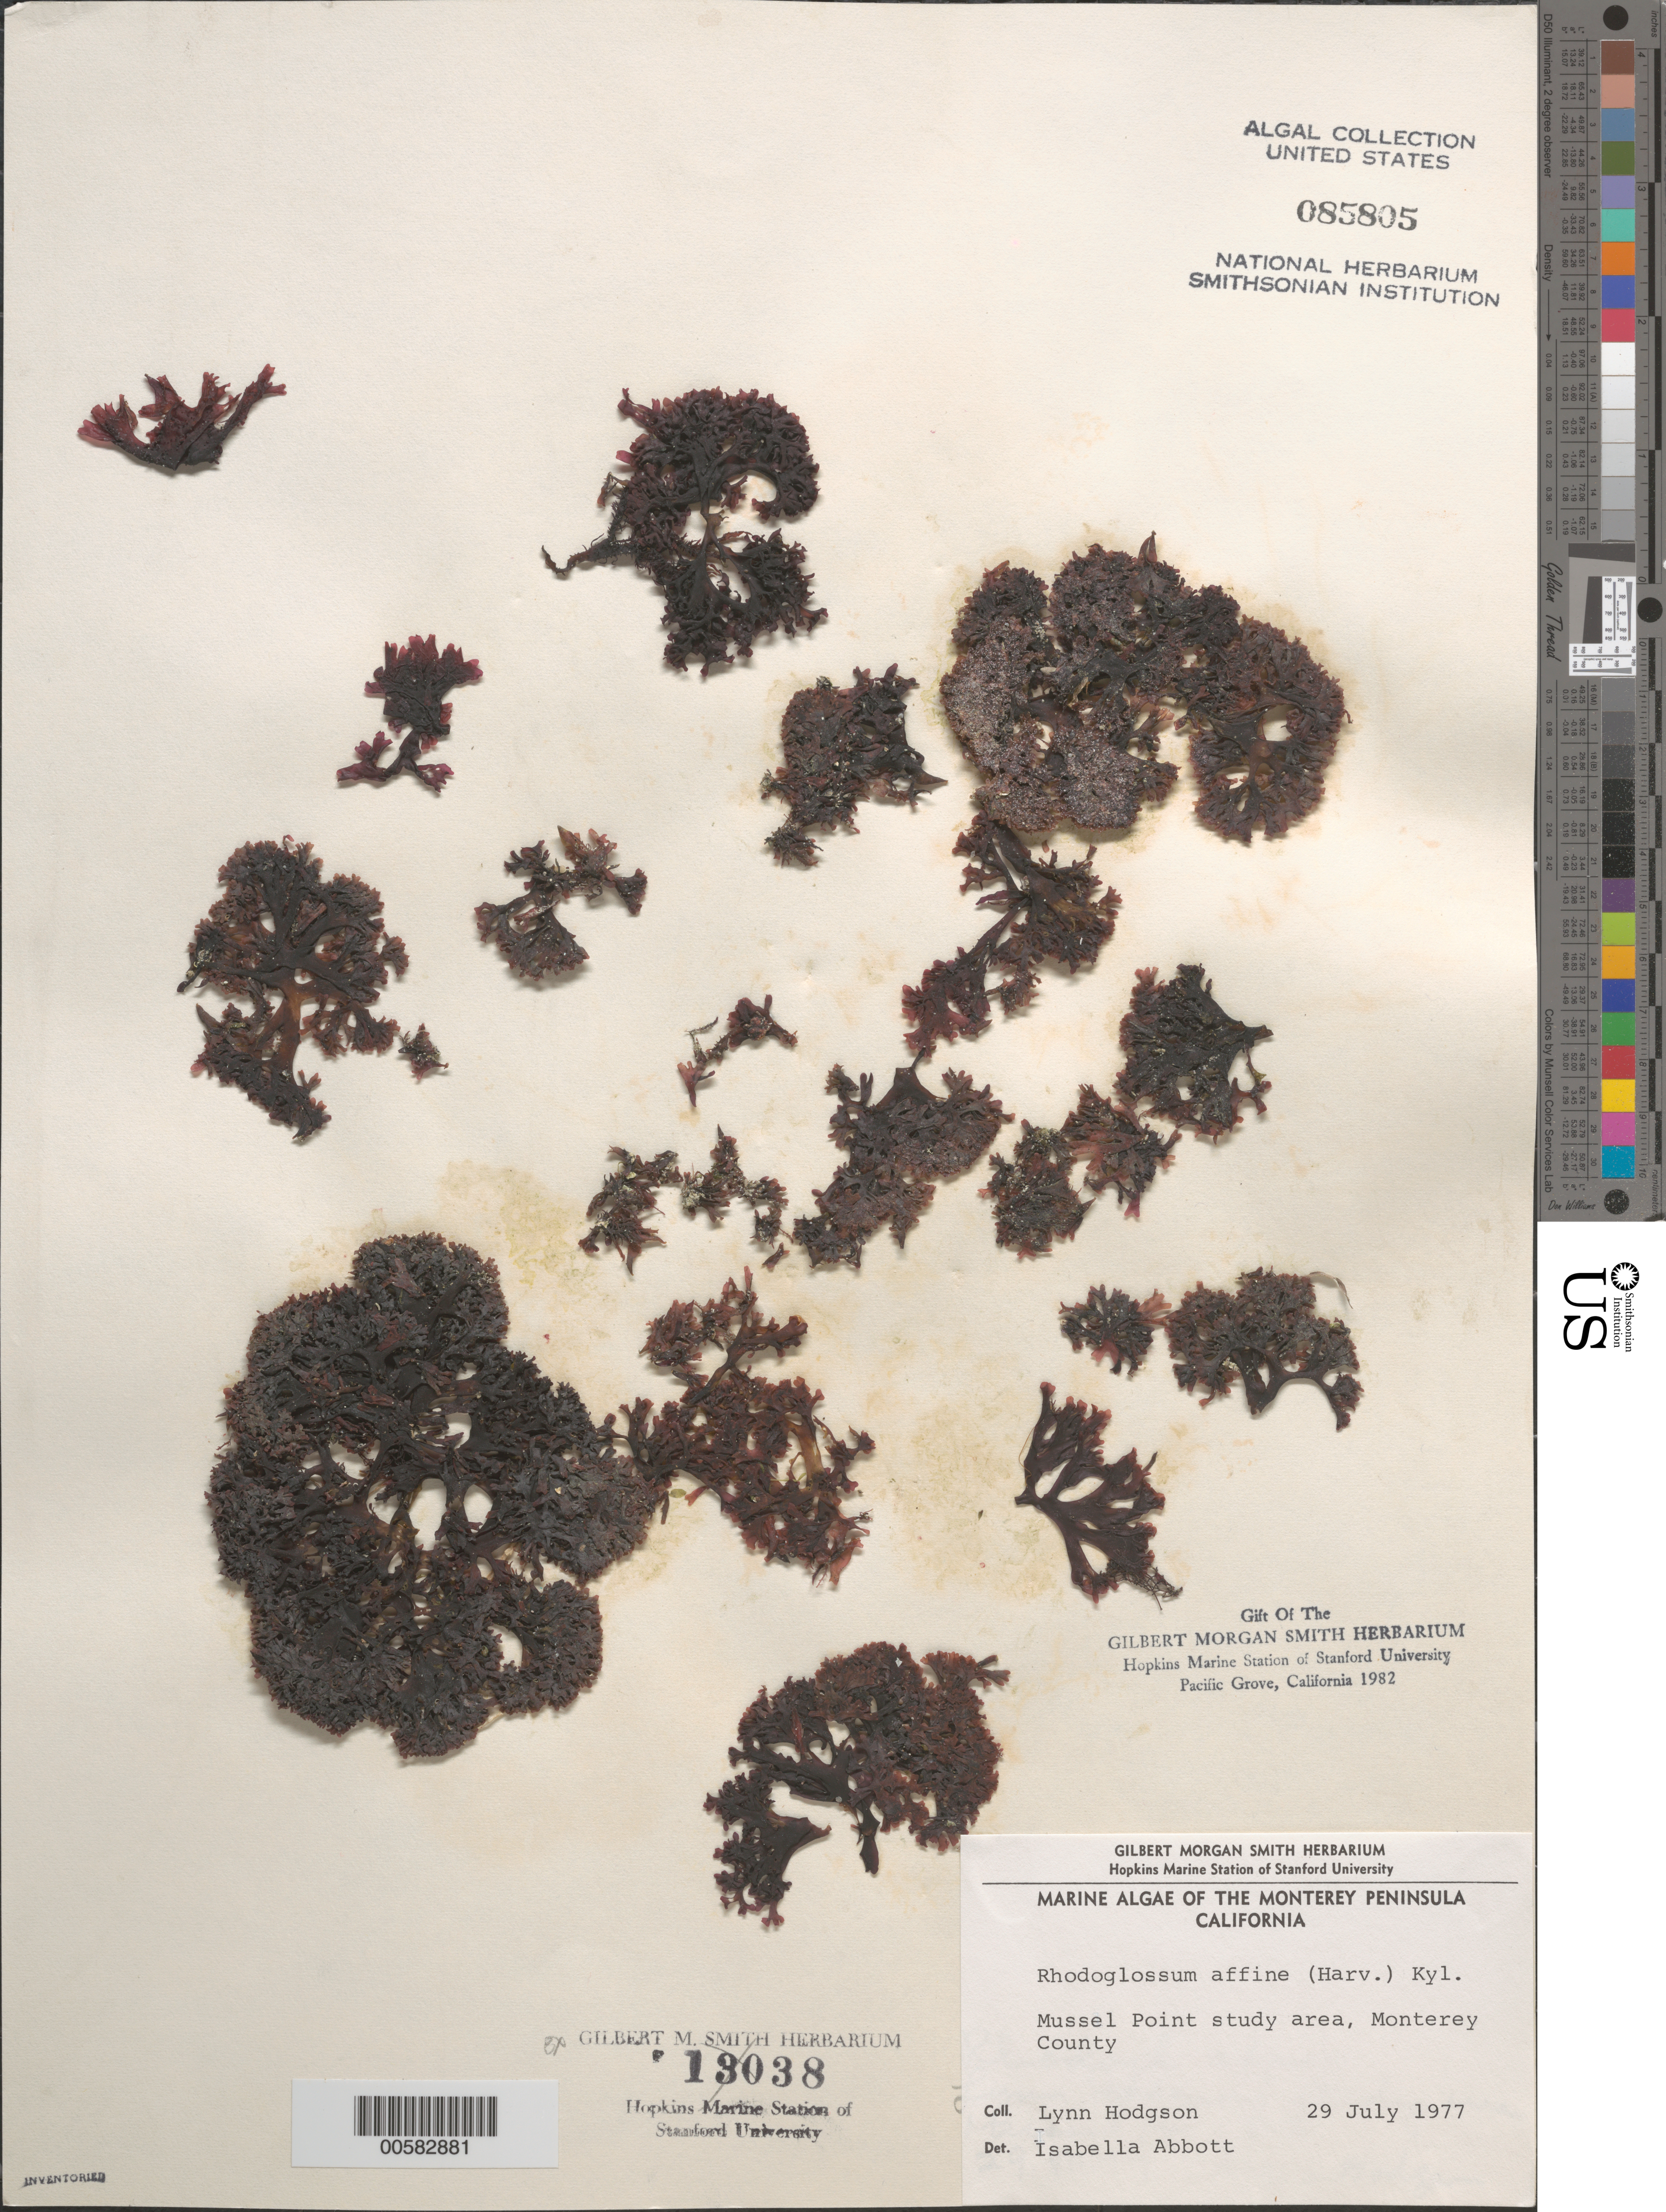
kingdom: Plantae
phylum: Rhodophyta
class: Florideophyceae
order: Gigartinales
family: Gigartinaceae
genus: Mazzaella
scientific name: Mazzaella affinis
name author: (Harvey) Fredericq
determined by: Algae name updating Project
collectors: L. M. Hodgson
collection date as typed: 29 Jul 1977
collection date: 1977-07-29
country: United States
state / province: California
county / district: Monterey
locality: Mussel Point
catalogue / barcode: US 85805